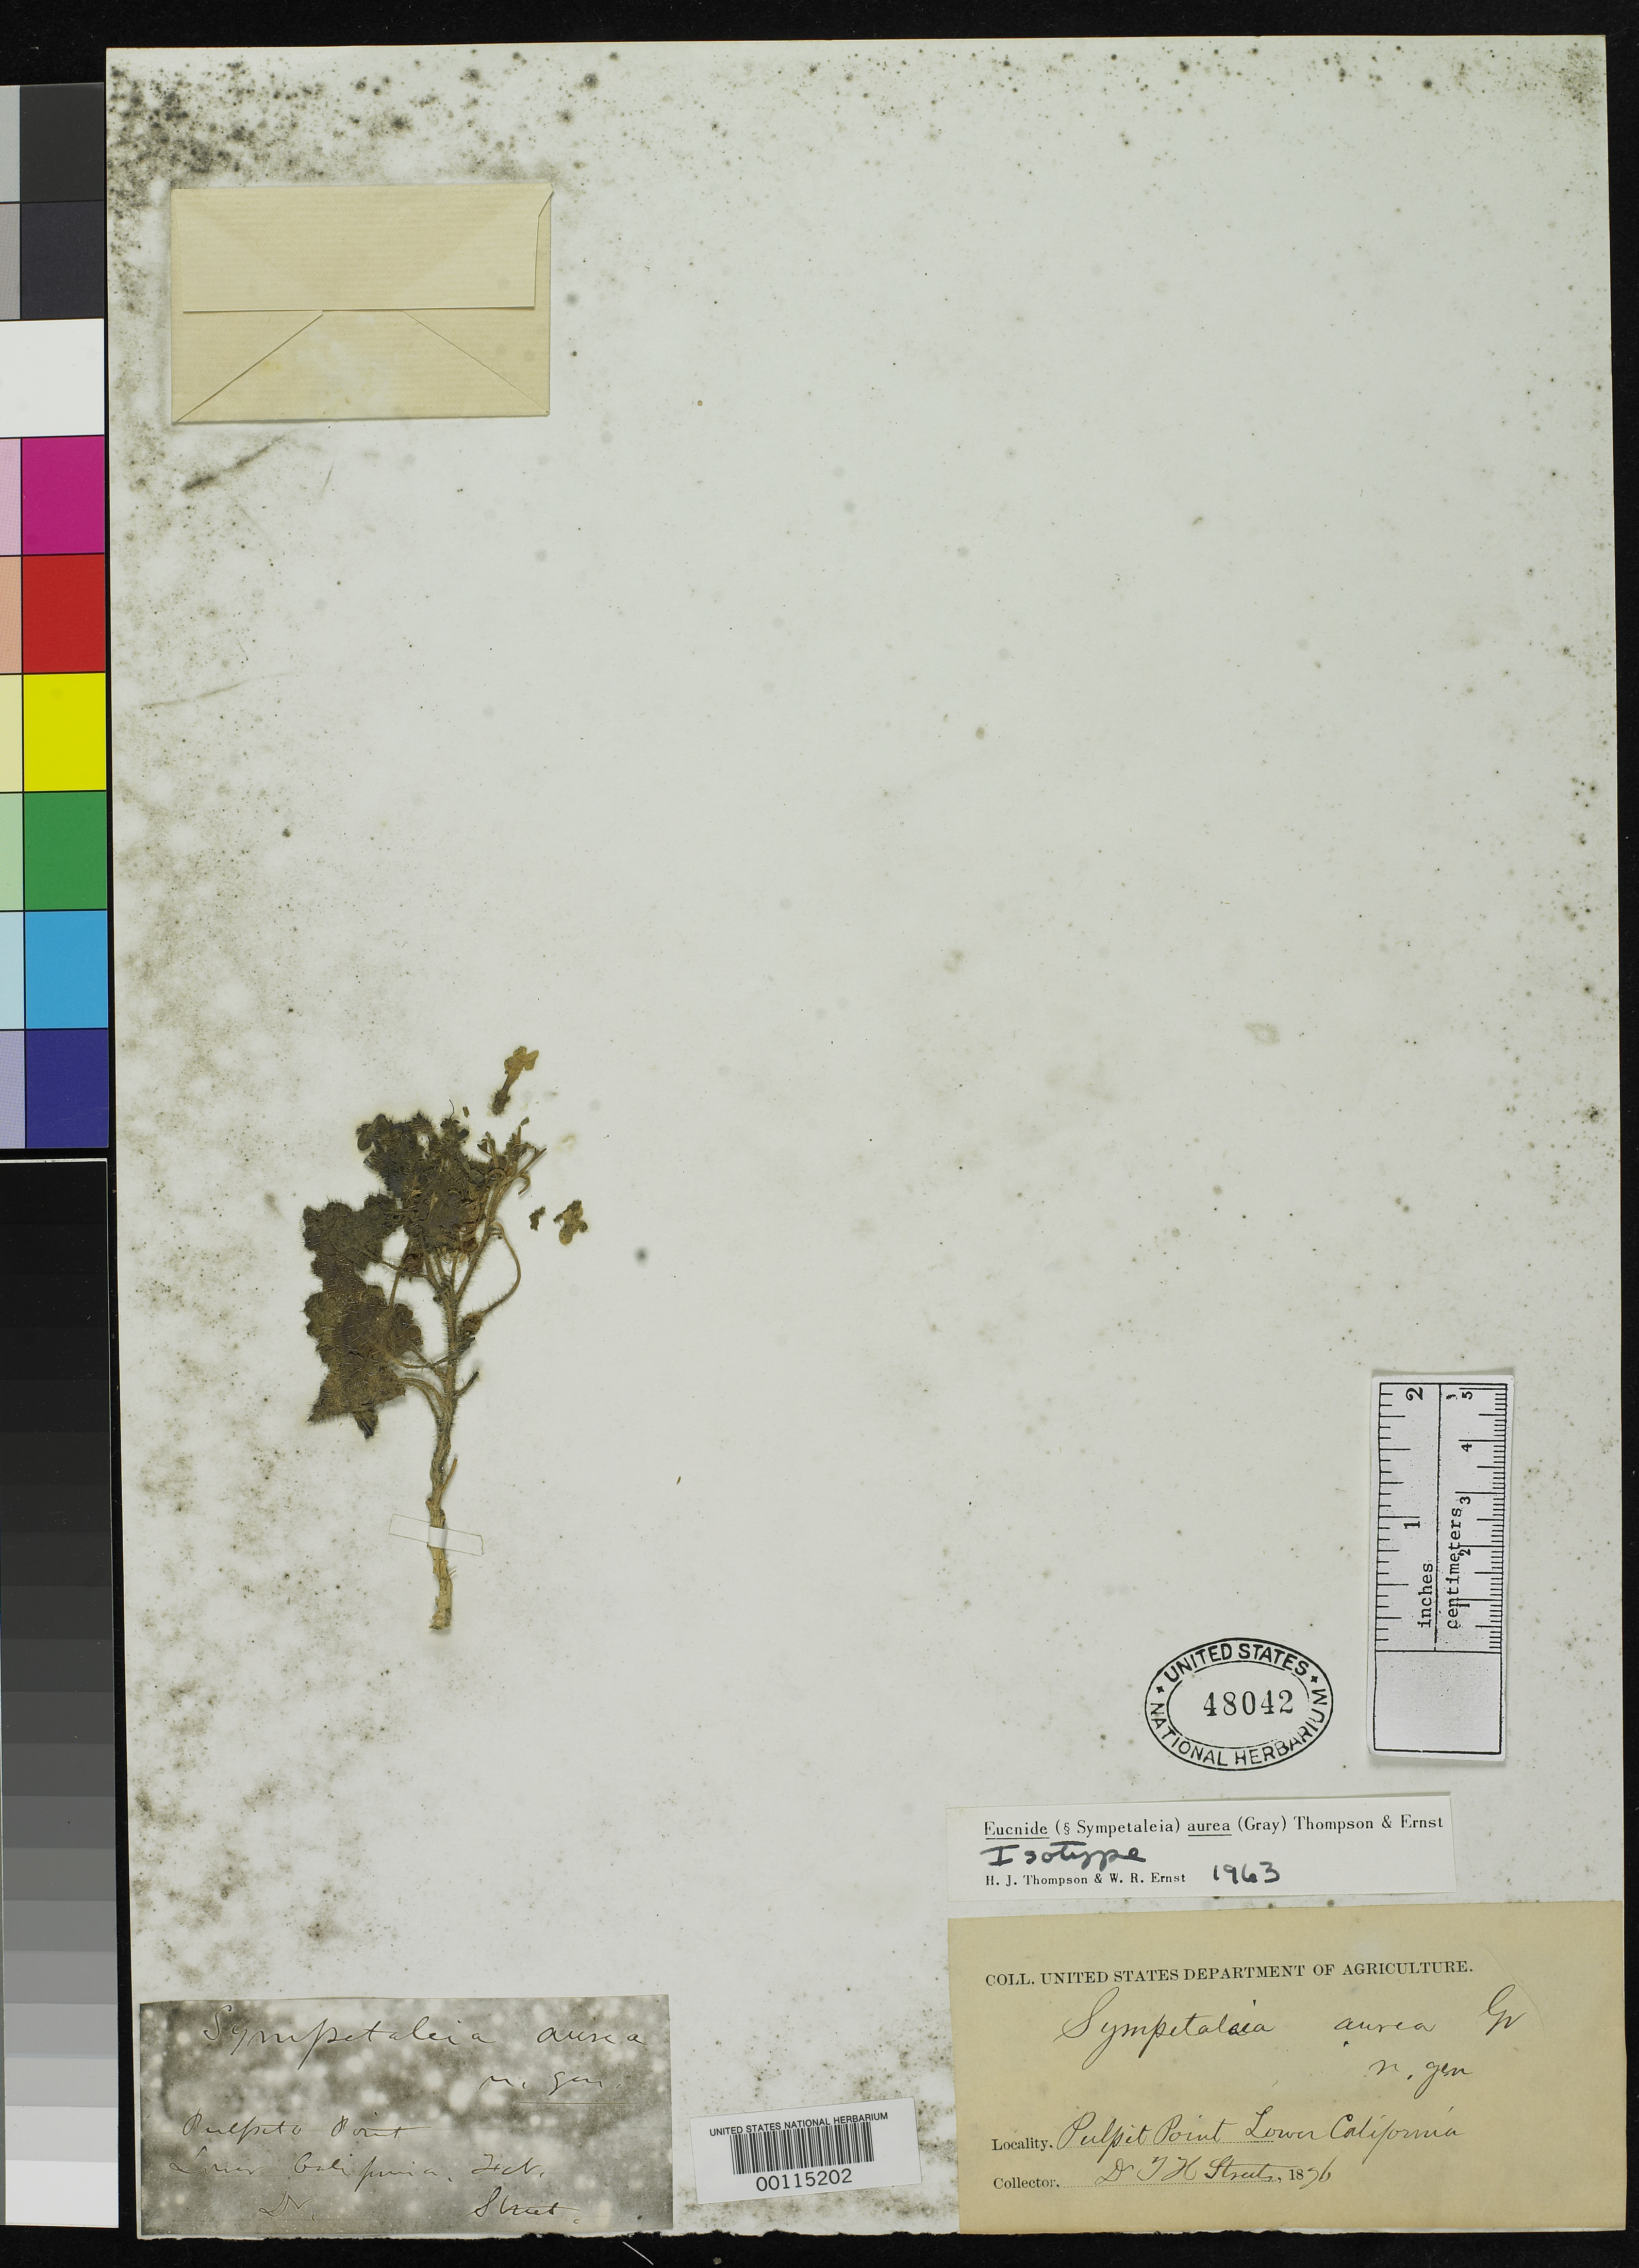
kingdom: Plantae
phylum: Tracheophyta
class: Magnoliopsida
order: Cornales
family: Loasaceae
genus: Sympetaleia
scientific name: Sympetaleia aurea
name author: A. Gray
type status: Isotype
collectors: T. Streets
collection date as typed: Feb 1876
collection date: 1876-02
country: Mexico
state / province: Baja California Sur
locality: Pulpito Point.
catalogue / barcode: US 48042